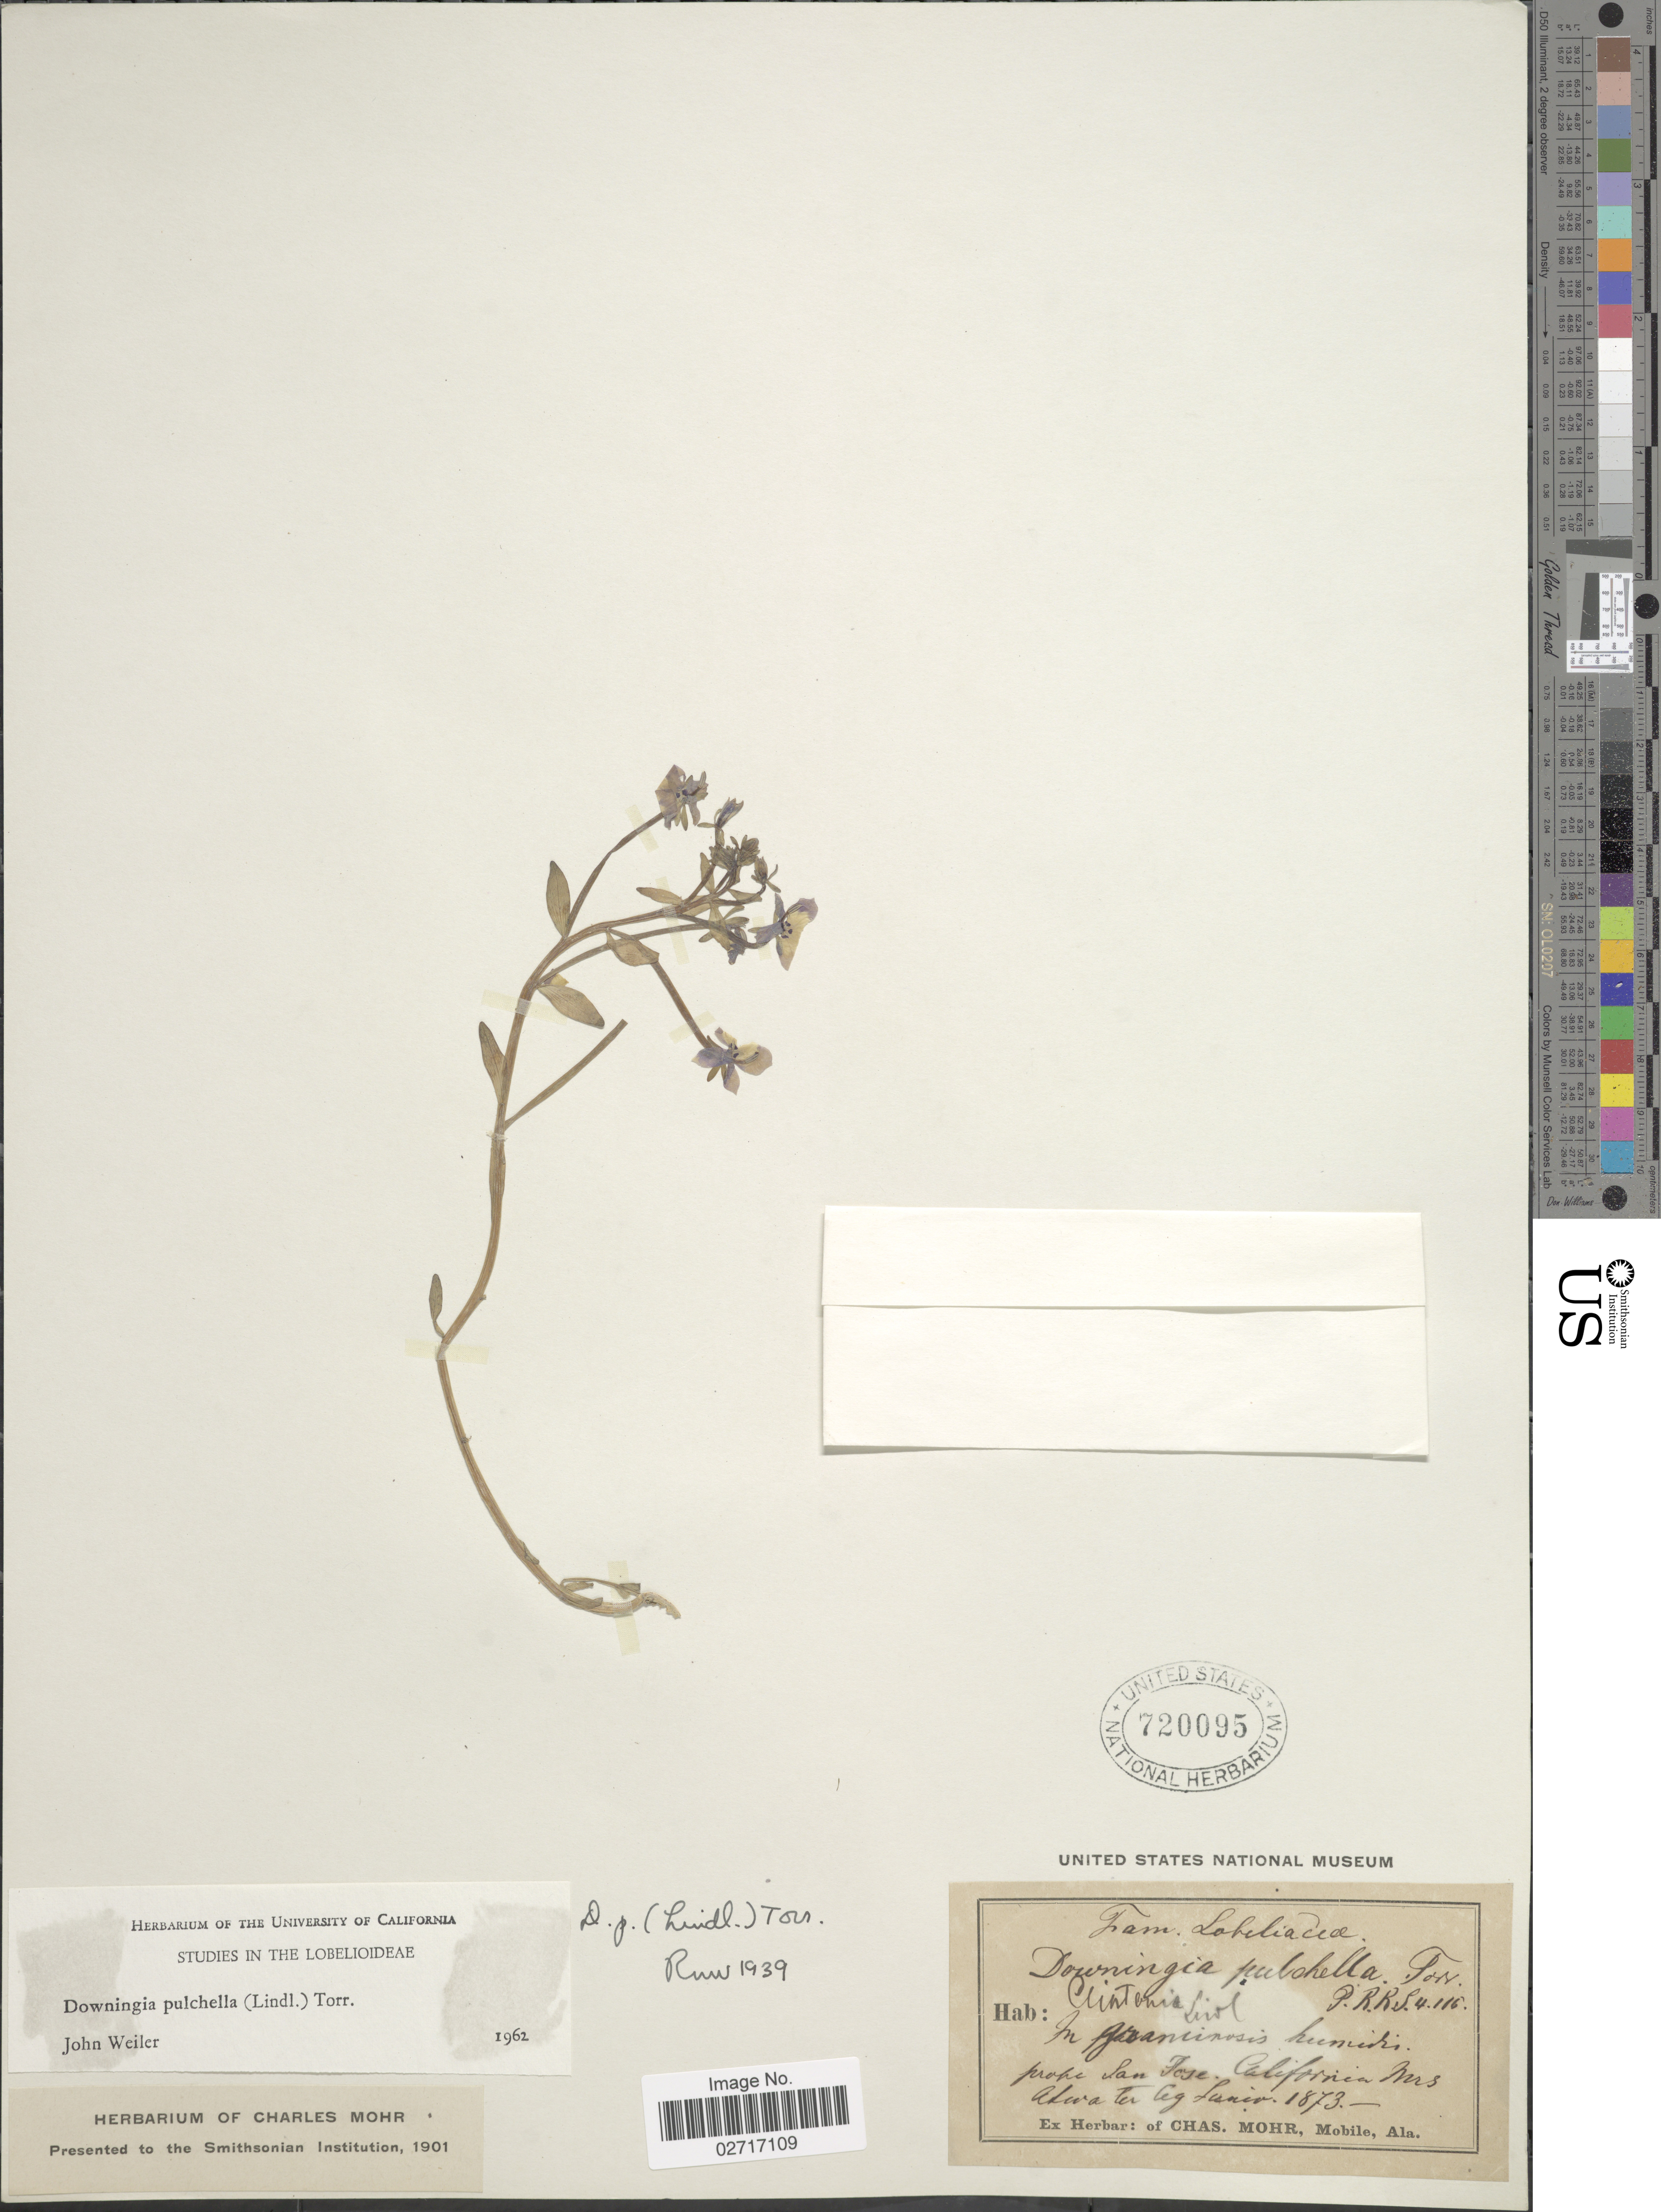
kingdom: Plantae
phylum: Tracheophyta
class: Magnoliopsida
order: Asterales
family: Campanulaceae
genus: Downingia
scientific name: Downingia pulchella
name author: (Lindl.) Torr.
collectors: Atwater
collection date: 1873-06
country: United States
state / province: California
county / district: Santa Clara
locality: Im graminosis humidis prope San Jose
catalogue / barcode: US 720095